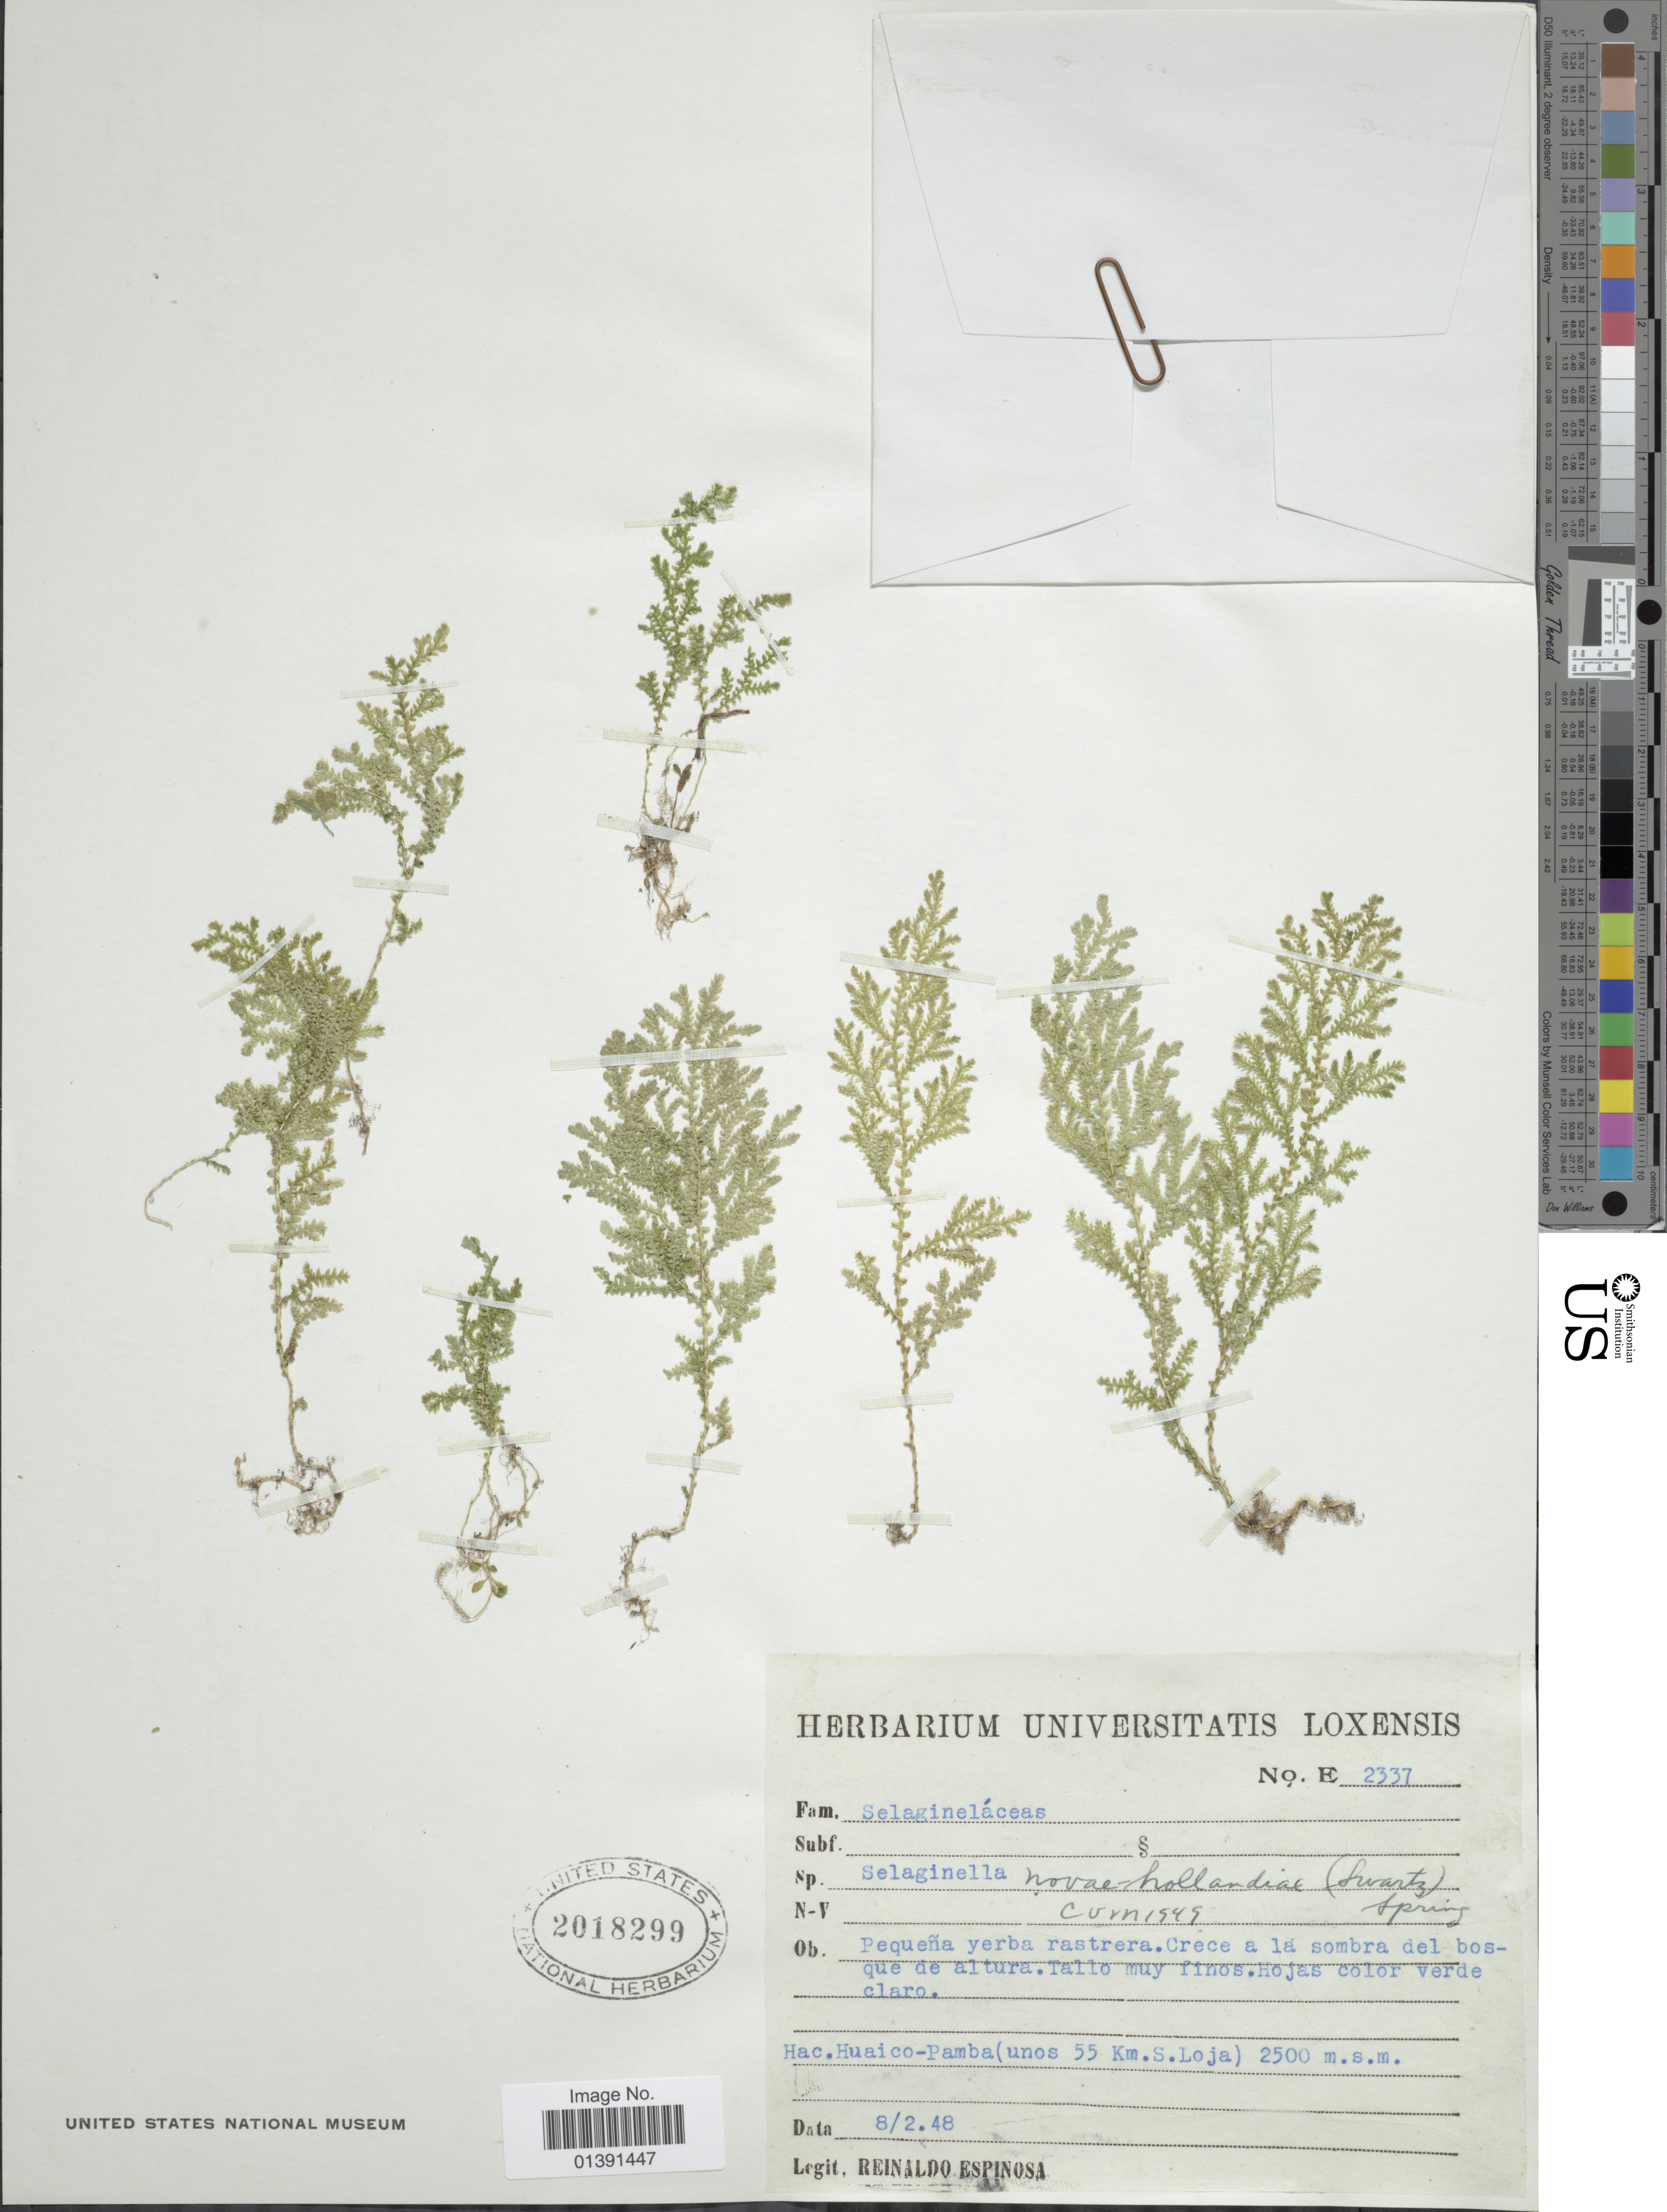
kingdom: Plantae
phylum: Tracheophyta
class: Lycopodiopsida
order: Selaginellales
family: Selaginellaceae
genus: Selaginella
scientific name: Selaginella novae-hollandiae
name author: (Sw.) Spring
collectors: R. Espinosa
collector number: E2337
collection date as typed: Transcribed d/m/y: 8/2/48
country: Ecuador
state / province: Loja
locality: Huaico-Pamba(unos 55km S. Loja)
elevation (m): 2500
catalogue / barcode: US 2018299